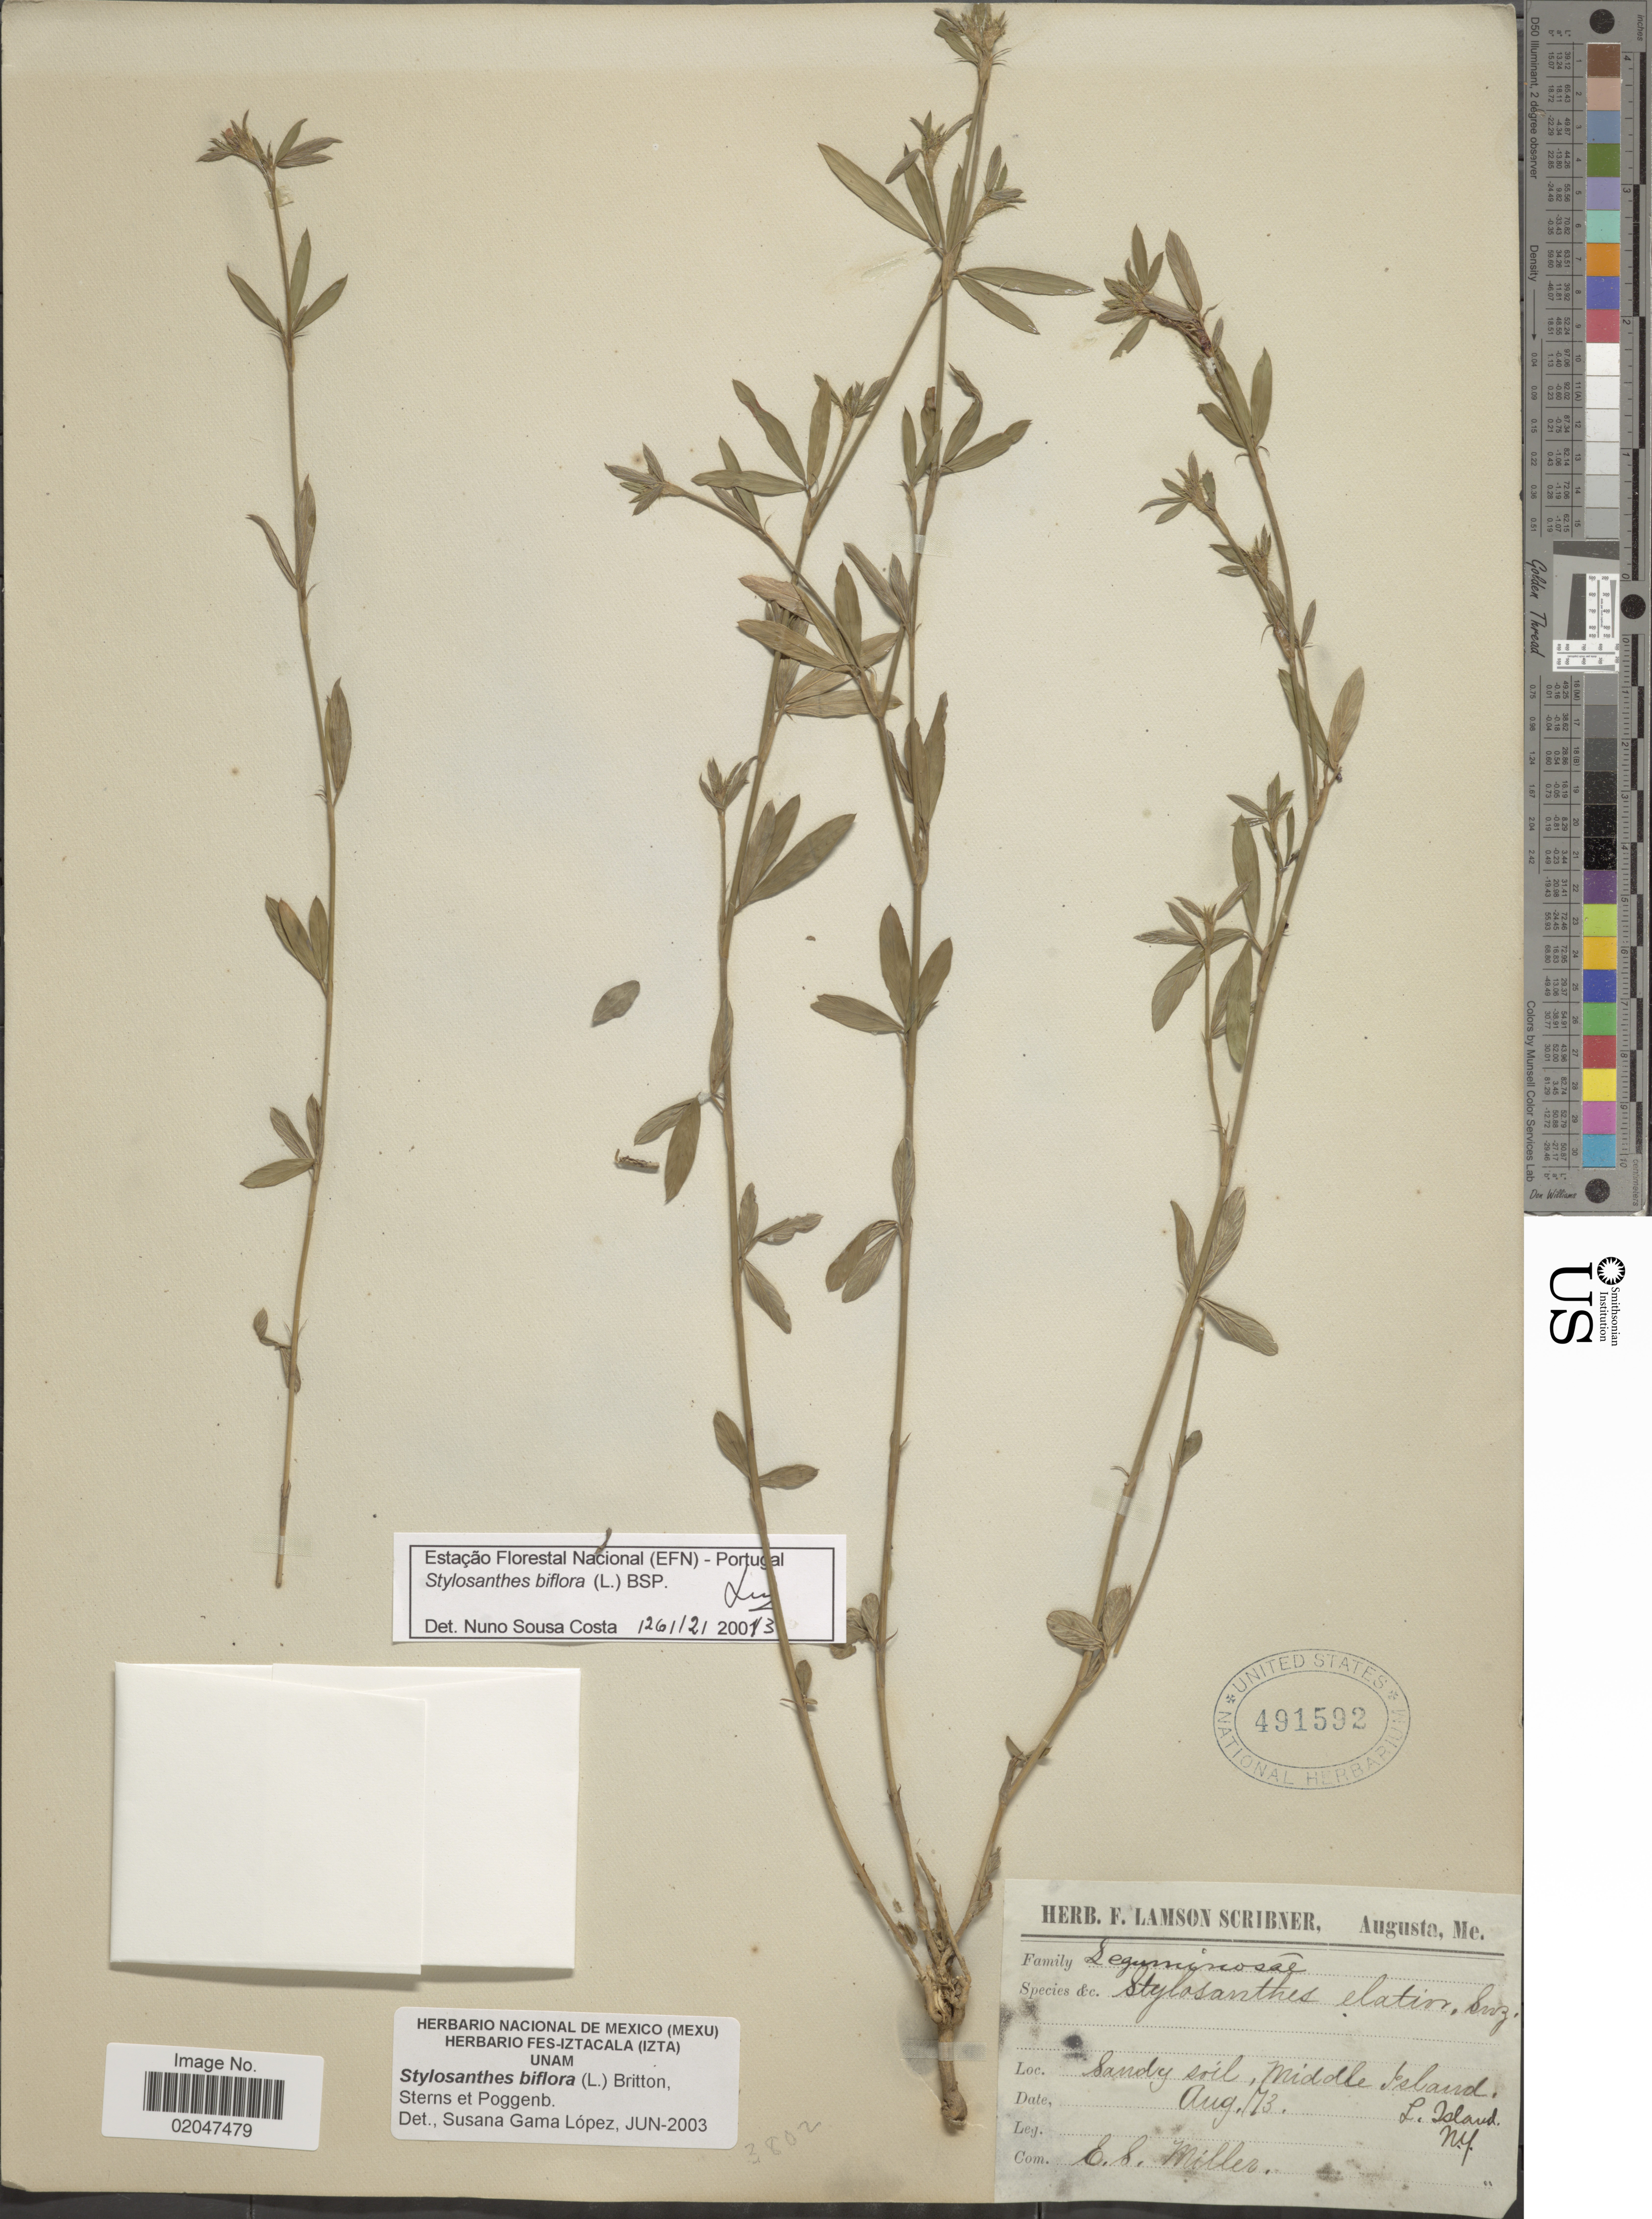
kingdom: Plantae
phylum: Tracheophyta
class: Magnoliopsida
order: Fabales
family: Fabaceae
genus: Stylosanthes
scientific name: Stylosanthes biflora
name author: (L.) Britton et al.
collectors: E. S. Miller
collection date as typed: Transcribed d/m/y: /8/73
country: United States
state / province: New York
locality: Sandy soil, Middle Island. L. Island. NY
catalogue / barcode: US 491592